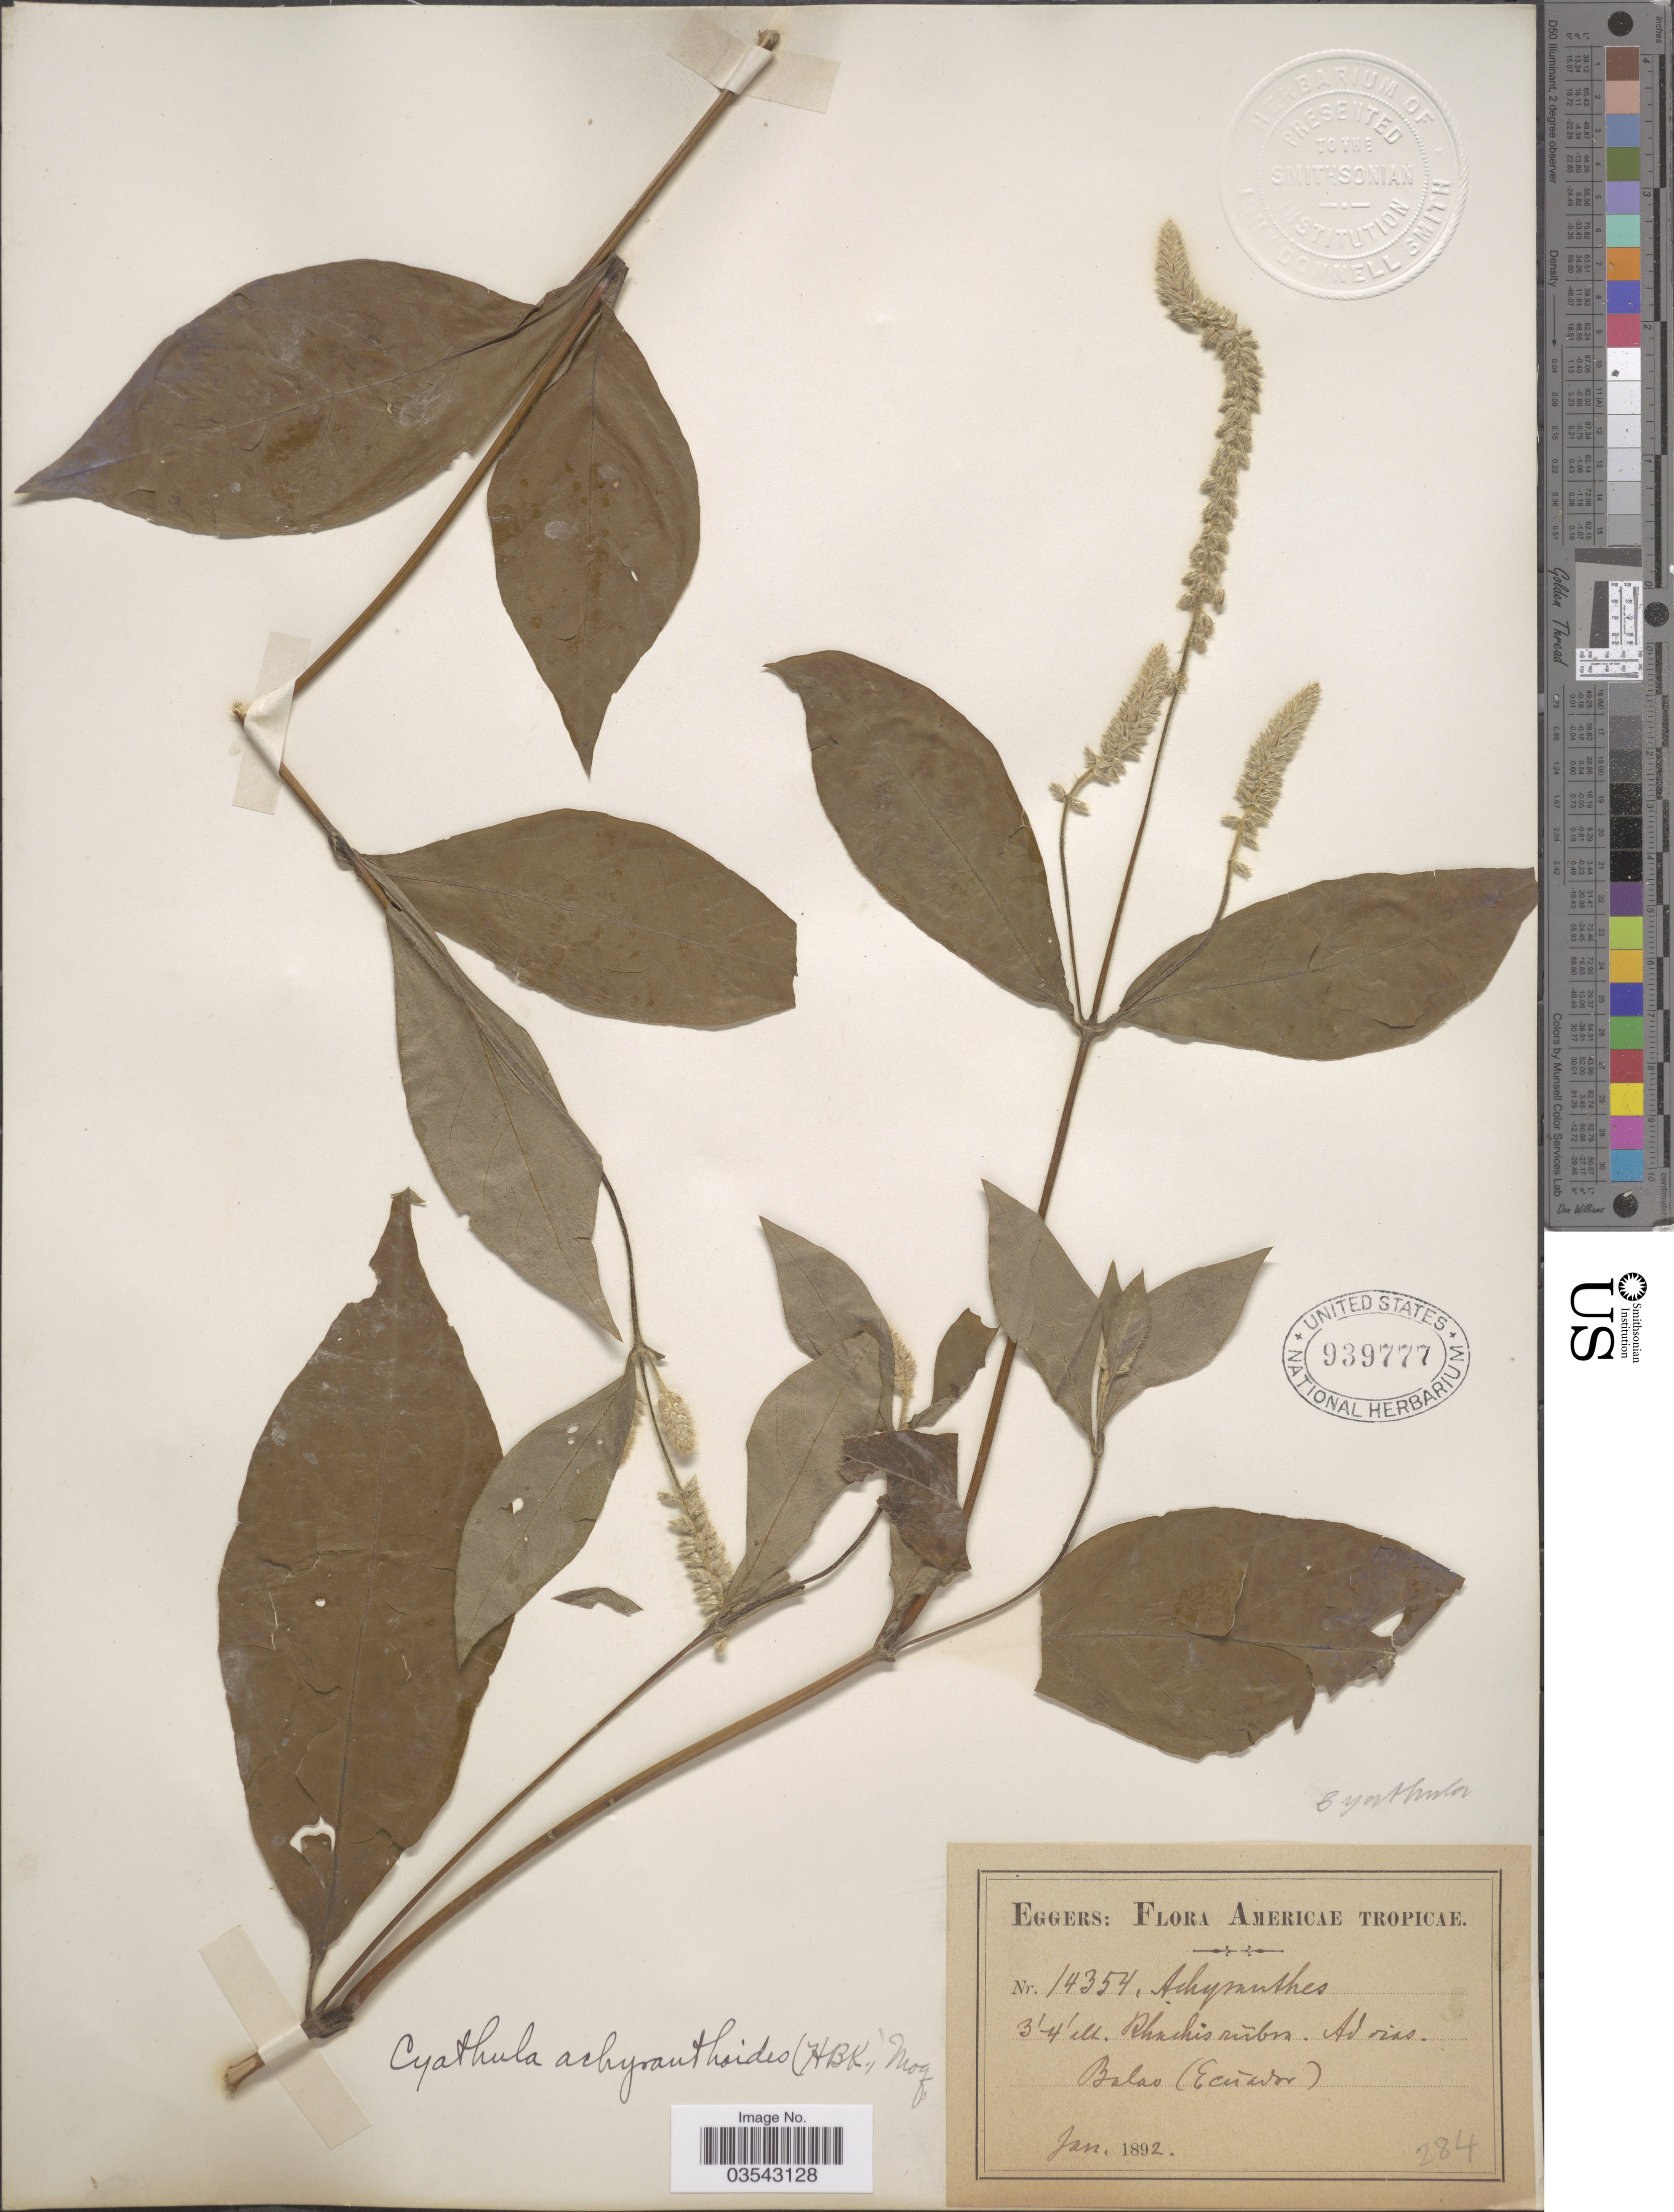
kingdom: Plantae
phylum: Tracheophyta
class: Magnoliopsida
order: Caryophyllales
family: Amaranthaceae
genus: Cyathula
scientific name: Cyathula achyranthoides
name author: (Kunth) Moq.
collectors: -. Eggers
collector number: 14354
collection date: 1892-01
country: Ecuador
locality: Americae Tropicae. Balao.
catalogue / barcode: US 939777